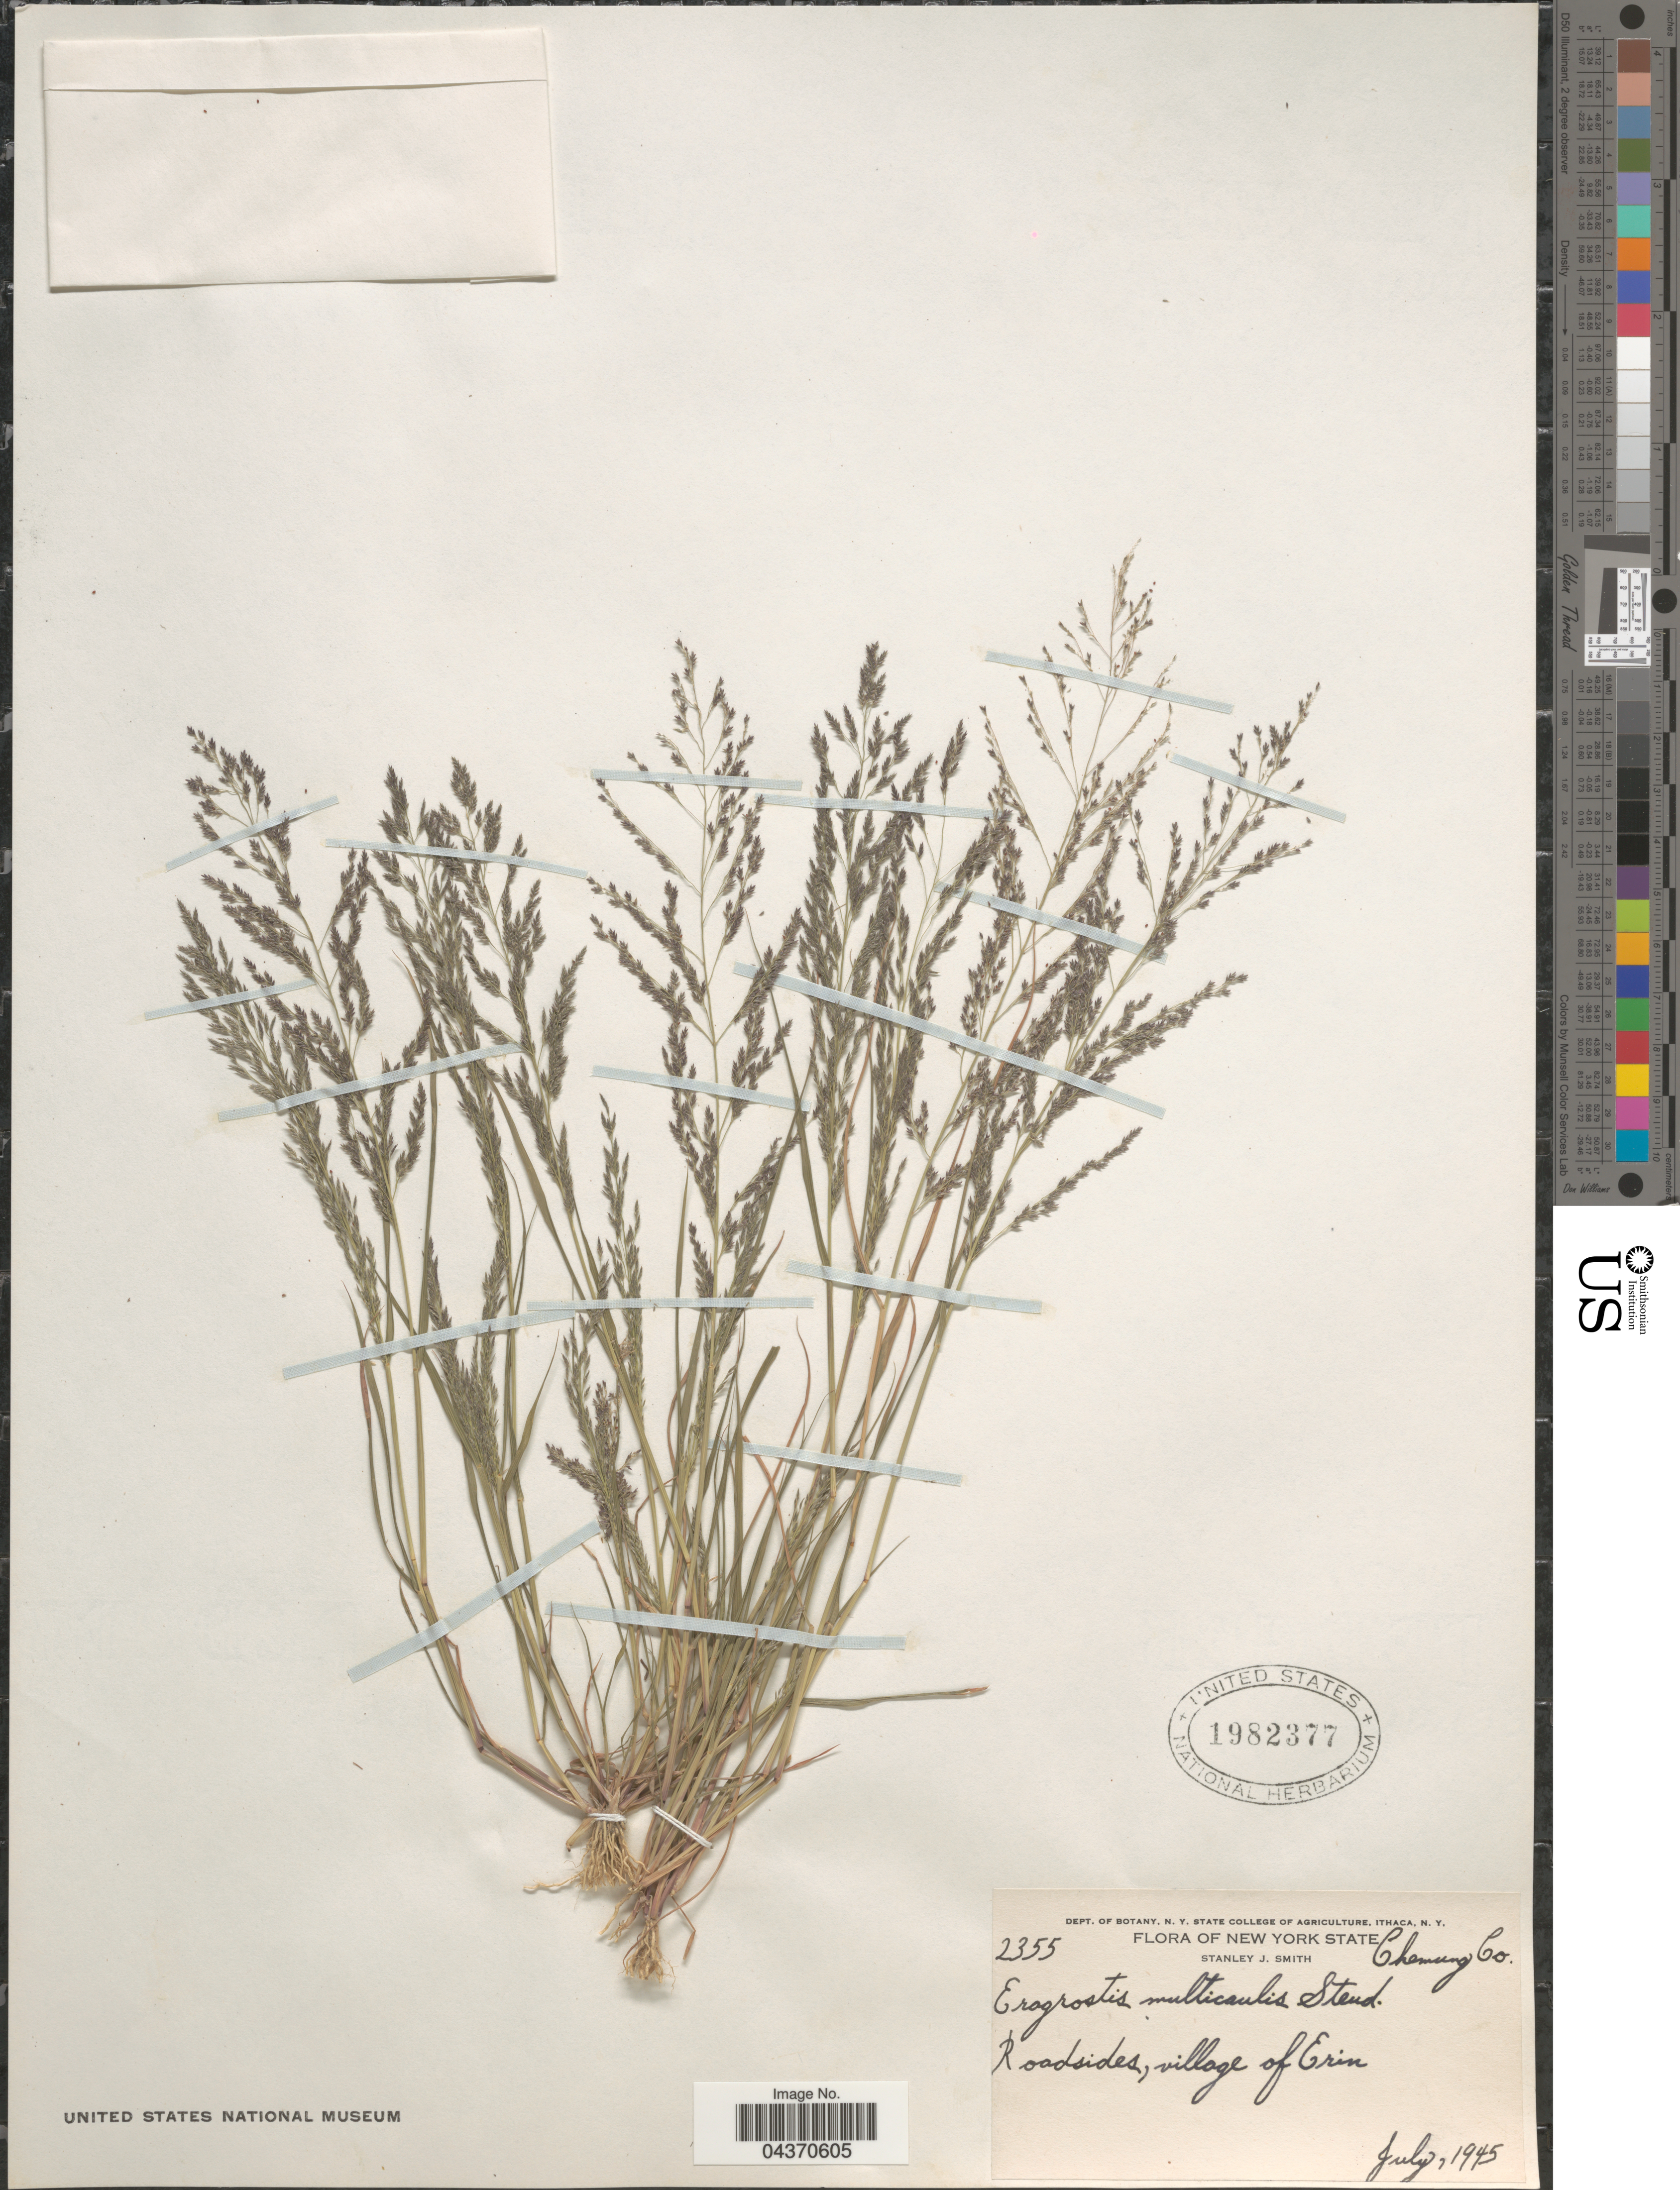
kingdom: Plantae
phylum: Tracheophyta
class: Liliopsida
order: Poales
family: Poaceae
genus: Eragrostis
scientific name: Eragrostis pilosa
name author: (L.) P. Beauv.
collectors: S. Smith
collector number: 2355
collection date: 1945-07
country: United States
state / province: New York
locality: Chemung Co. Roadsides, village of Erin.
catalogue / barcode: US 1982377